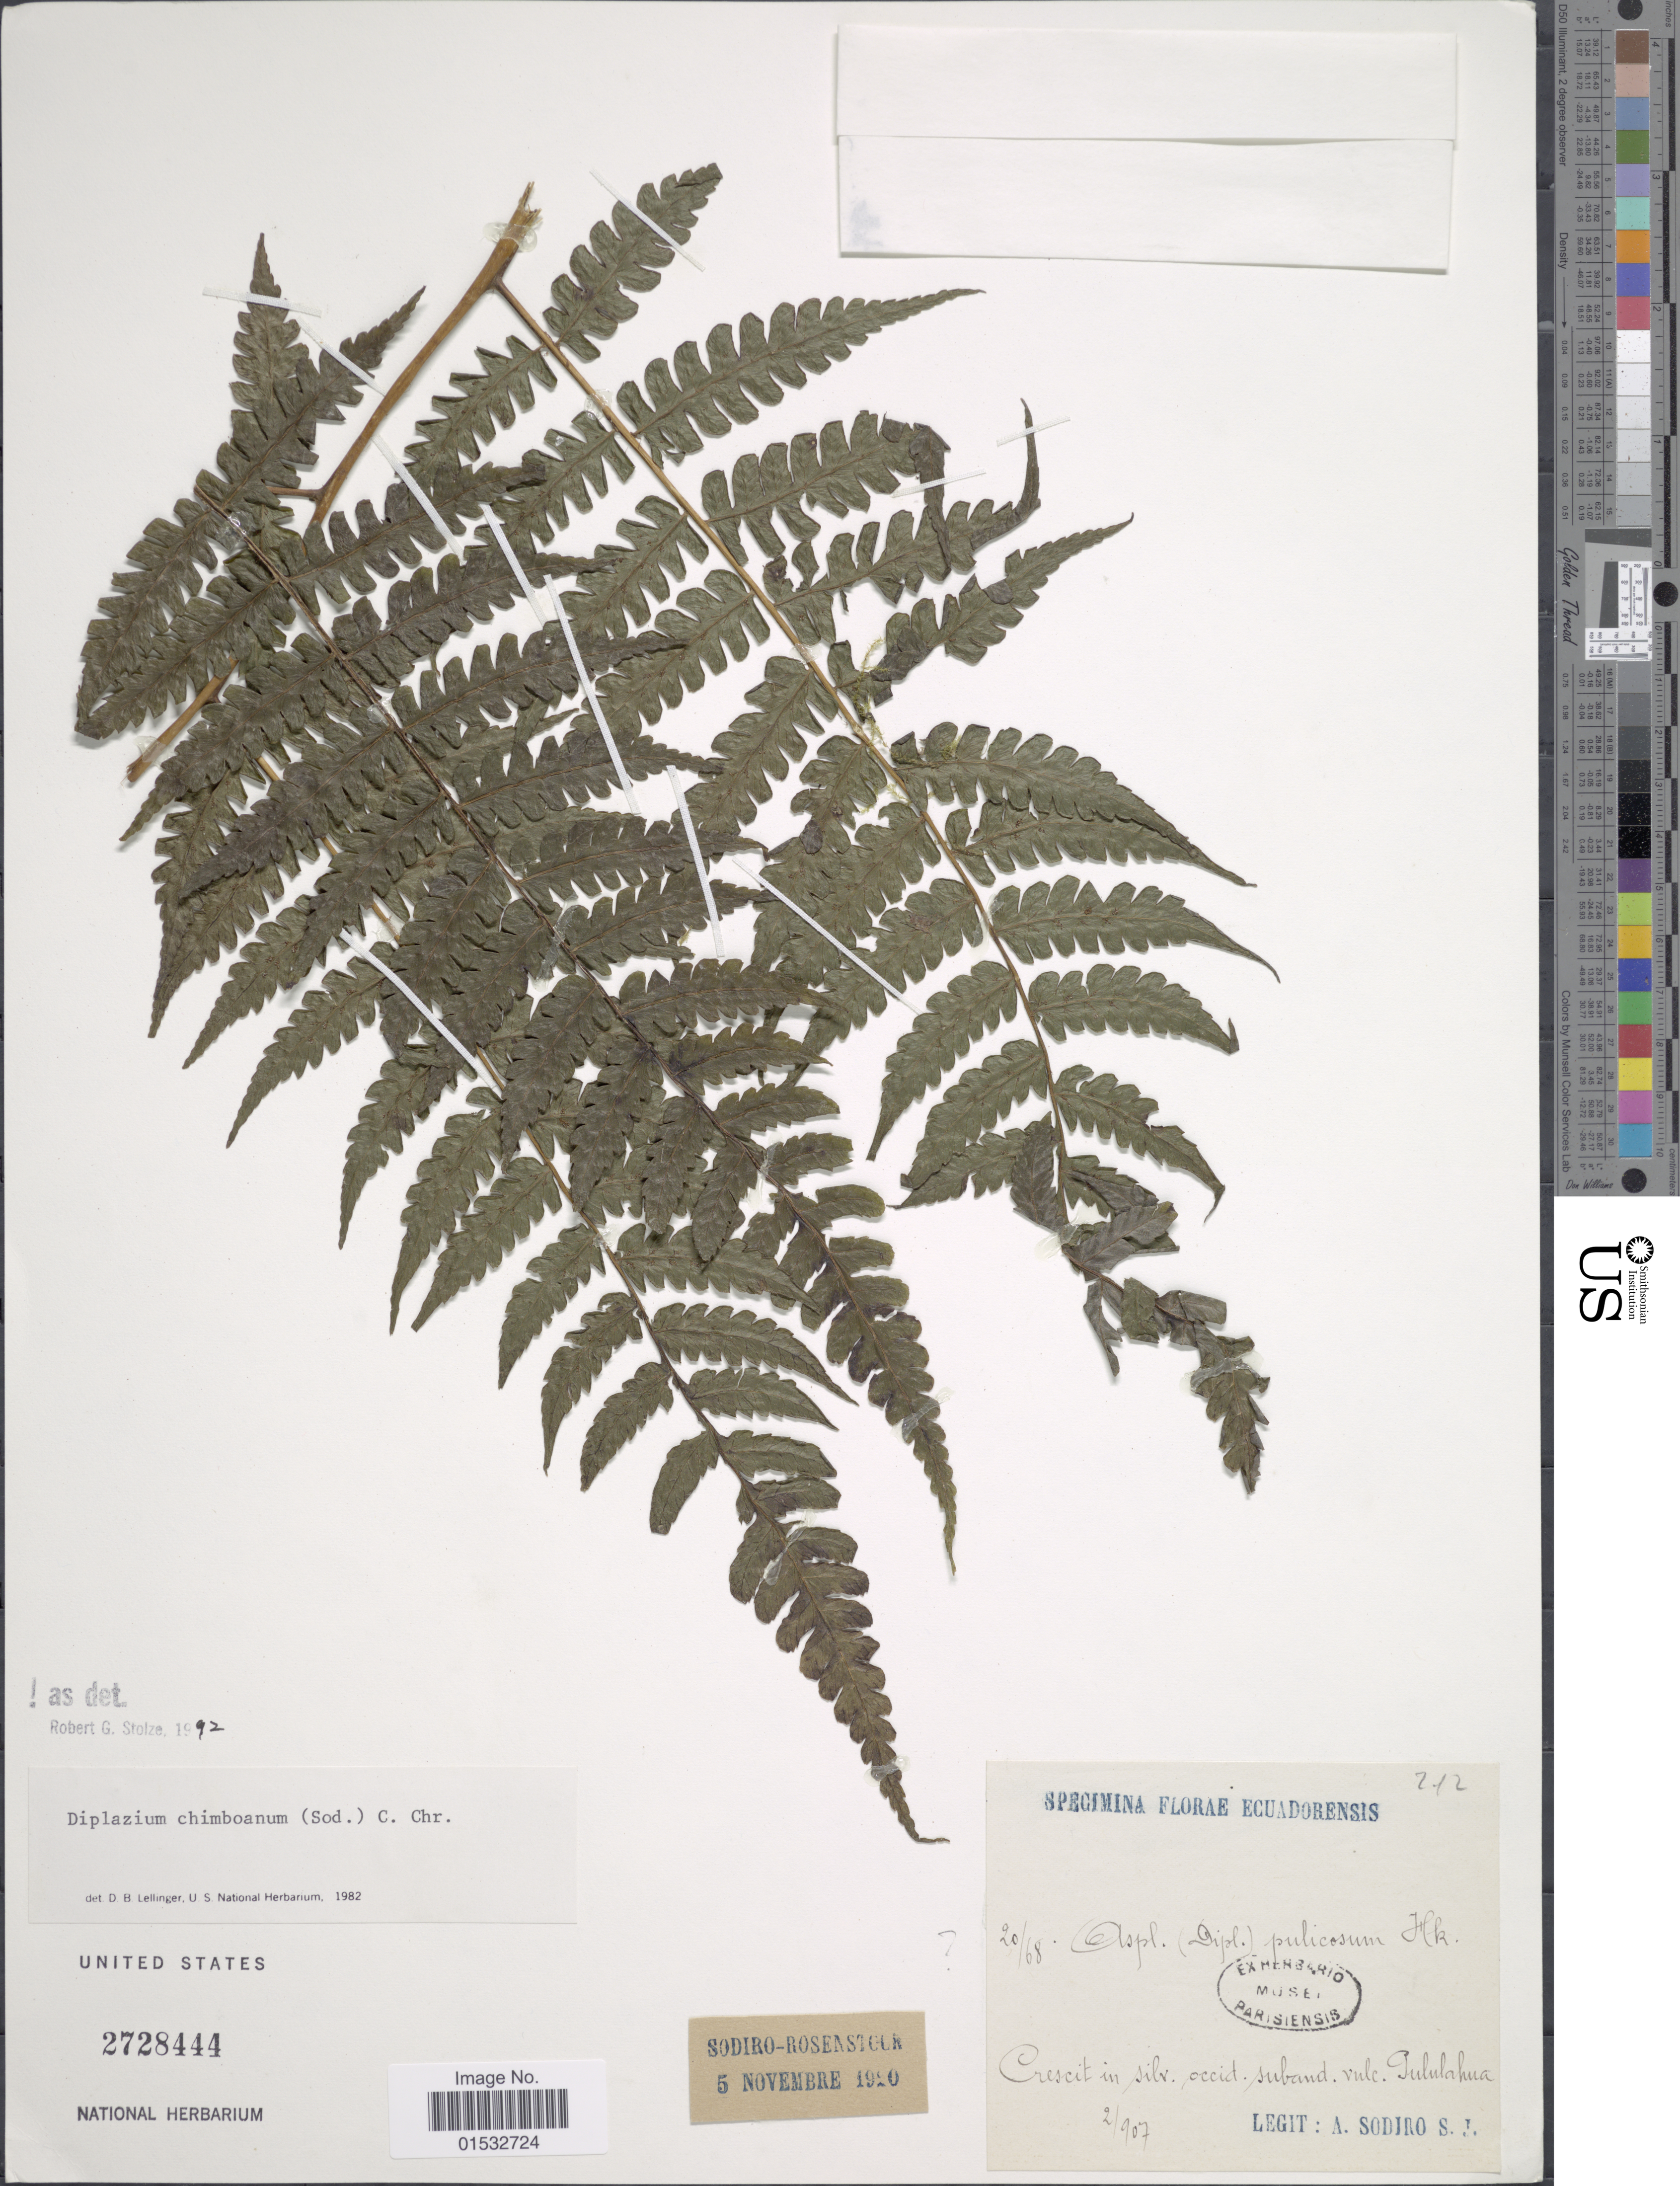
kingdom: Plantae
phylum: Tracheophyta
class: Polypodiopsida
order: Polypodiales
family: Athyriaceae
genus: Diplazium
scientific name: Diplazium chimboanum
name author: (Sodiro) C. Chr.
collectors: A. Sodiro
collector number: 20/68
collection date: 1907-02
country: Ecuador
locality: Crescit in silv. occid. suband. vulc. Pululahua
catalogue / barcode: US 2728444